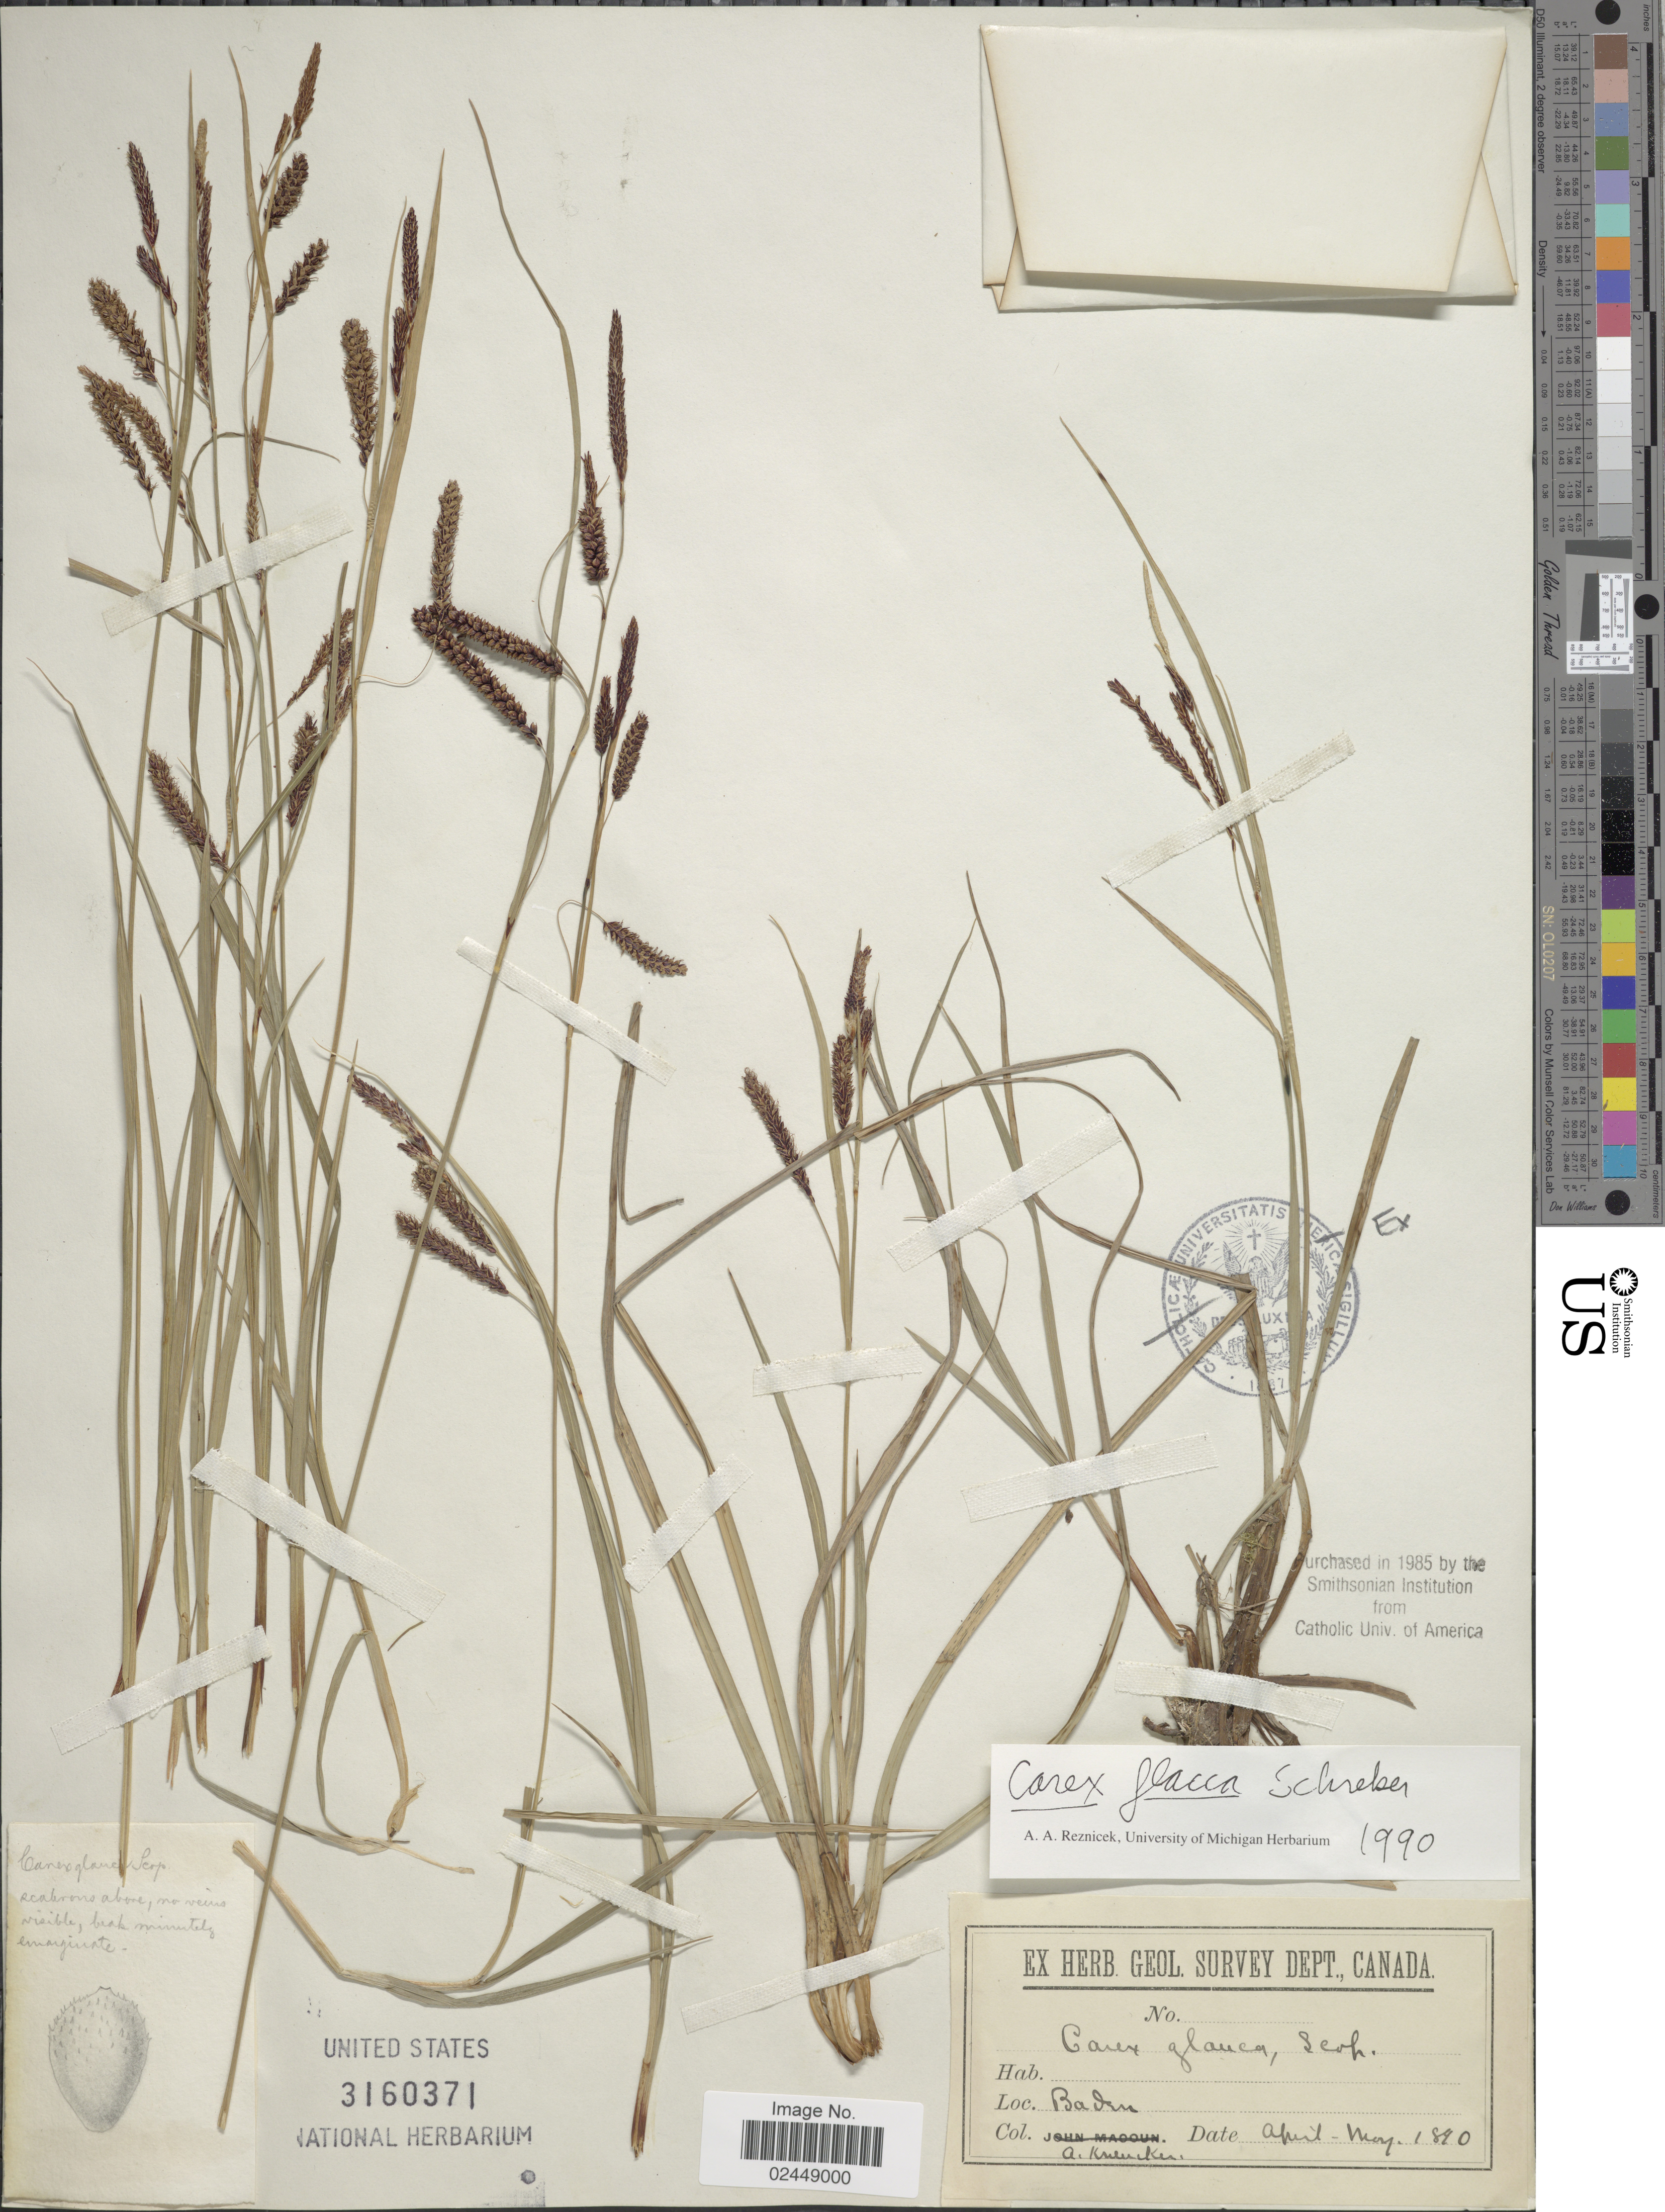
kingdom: Plantae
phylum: Tracheophyta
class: Liliopsida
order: Poales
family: Cyperaceae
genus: Carex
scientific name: Carex flacca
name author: Schreb.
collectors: A. Kneucker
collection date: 1890-04/1890-05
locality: Baden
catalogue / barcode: US 3160371